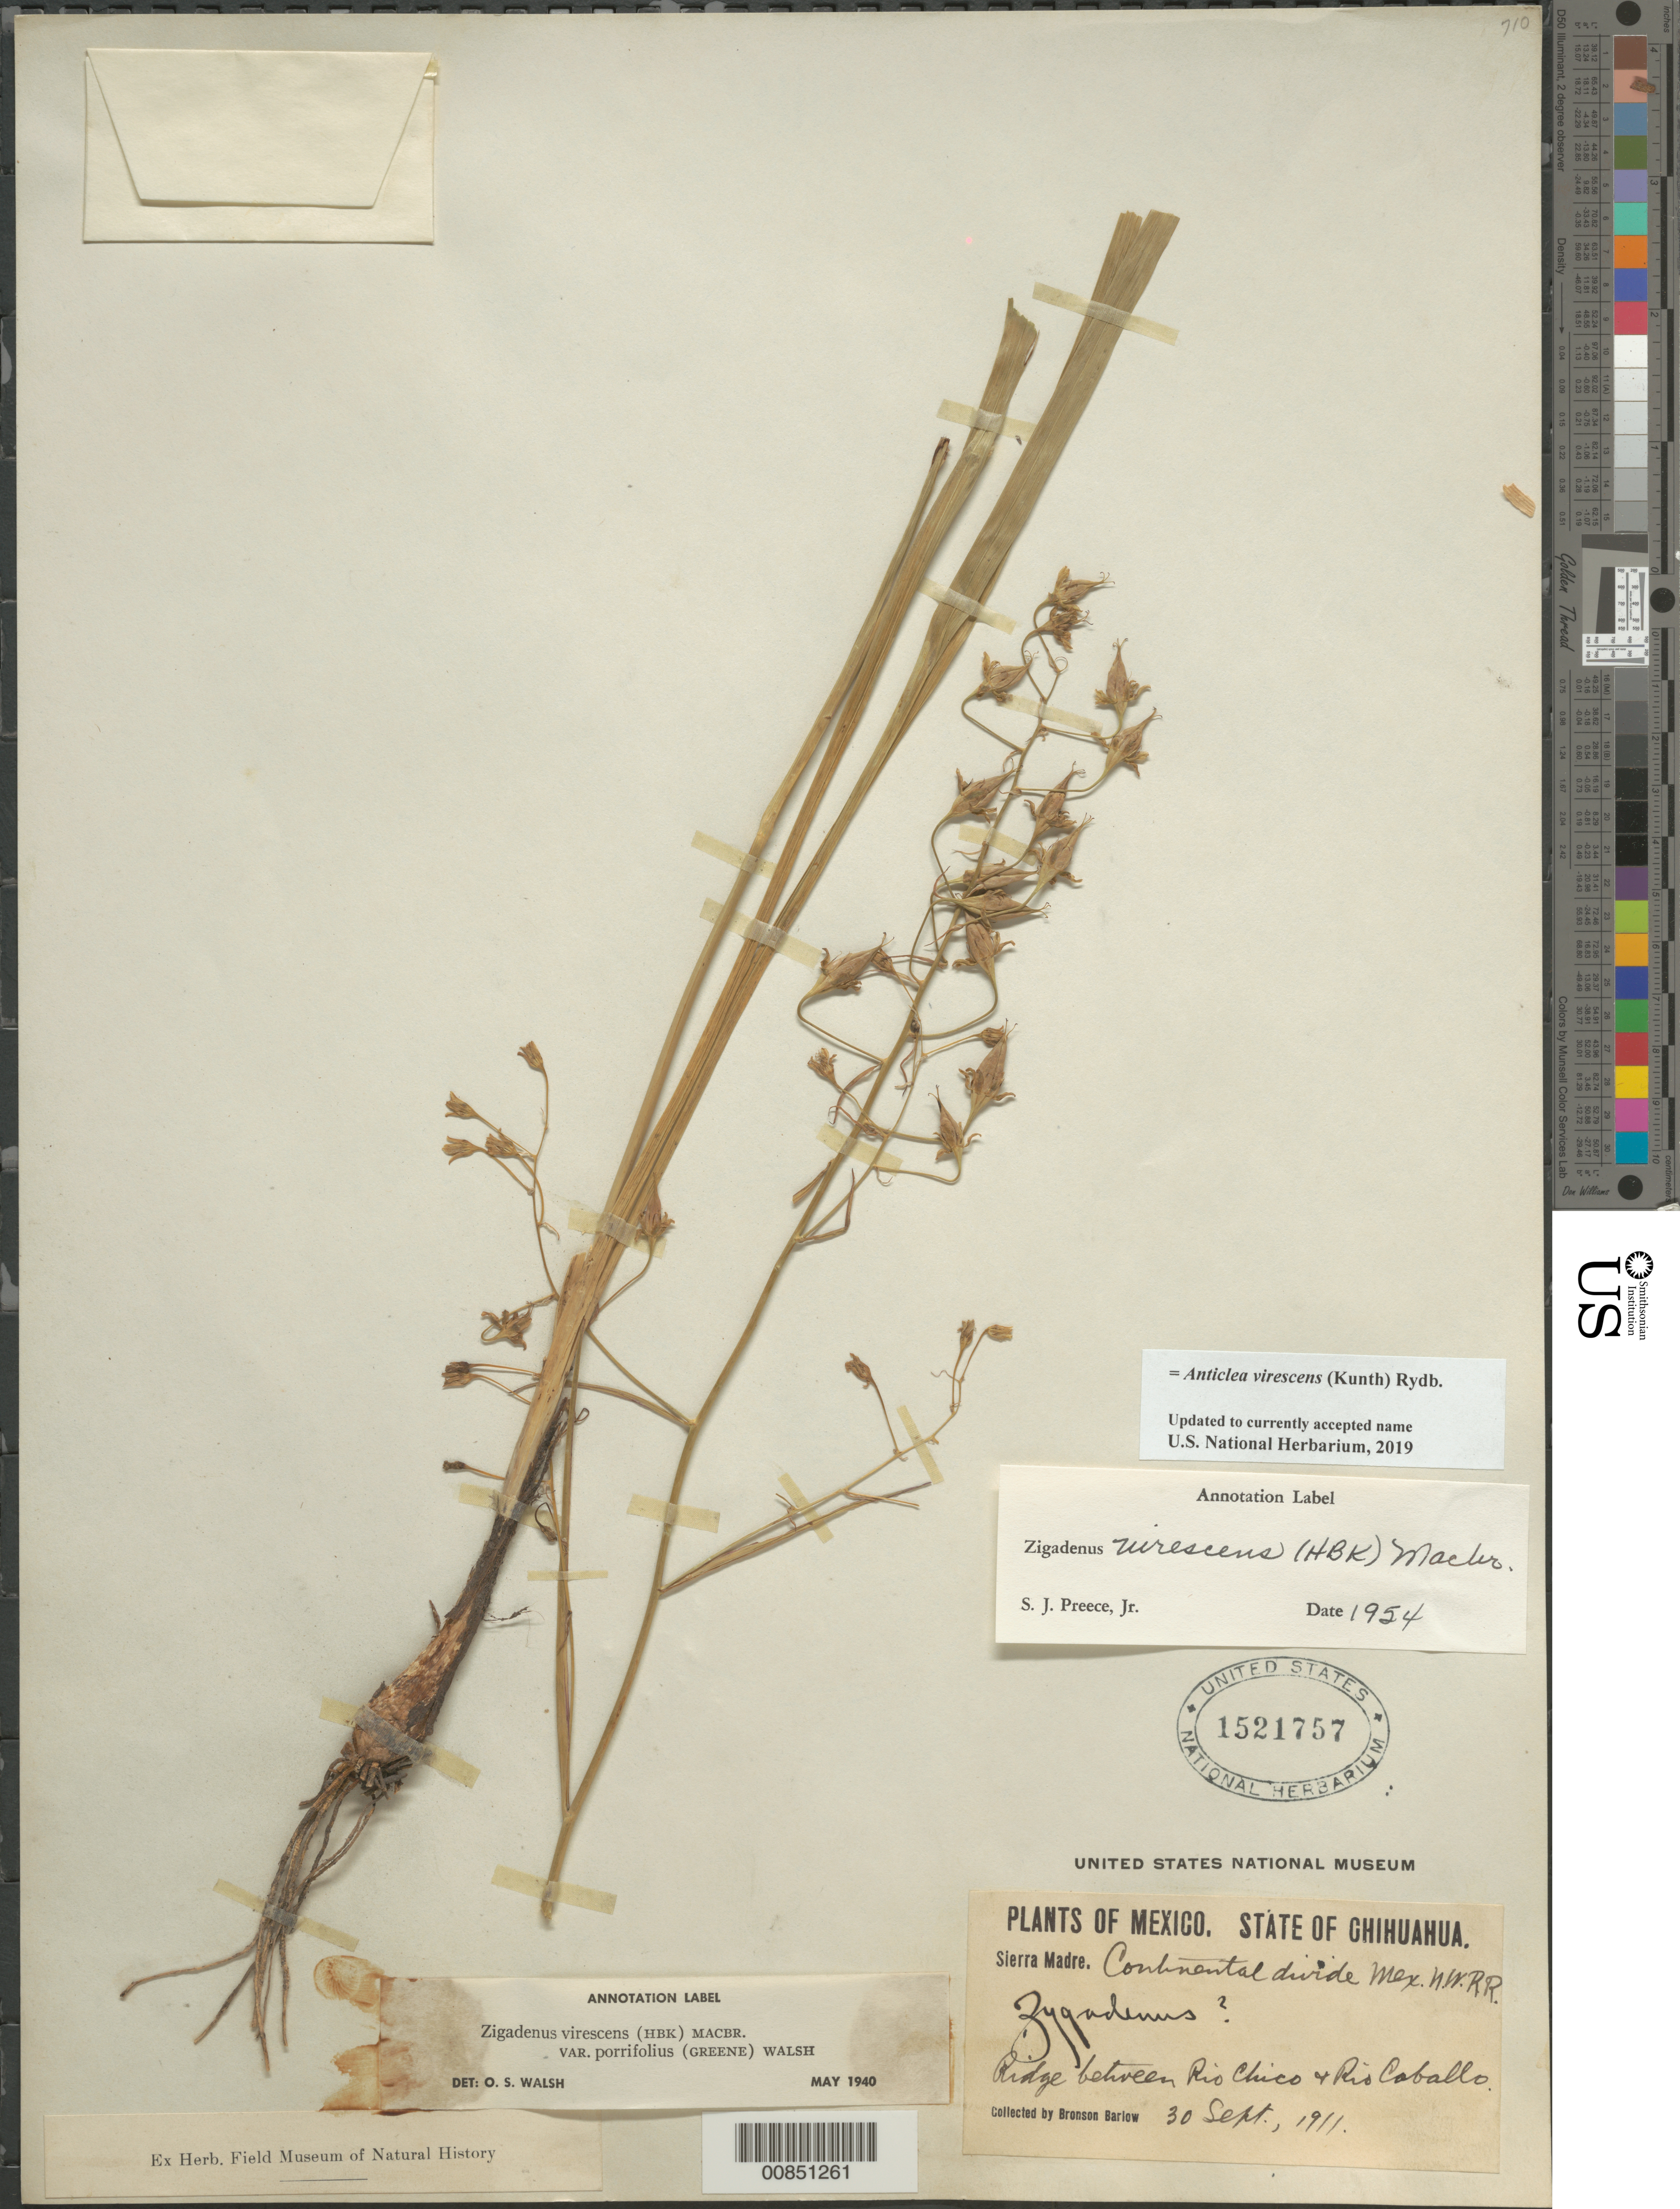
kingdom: Plantae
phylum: Tracheophyta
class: Liliopsida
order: Liliales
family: Melanthiaceae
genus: Anticlea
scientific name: Anticlea virescens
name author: (Kunth) Rydb.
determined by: Strong, Mark T., (BOT), Smithsonian Institution - National Museum of Natural History (UNITED STATES)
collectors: Barlow, B.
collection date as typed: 30 Sep 1911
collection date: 1911-09-30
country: Mexico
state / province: Chihuahua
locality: Sierra Madre, Chihuahua. Continental divide Mex. N.W.R.R. Ridge between Río Chico and Río Caballo.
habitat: Ridge.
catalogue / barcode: US 1521757